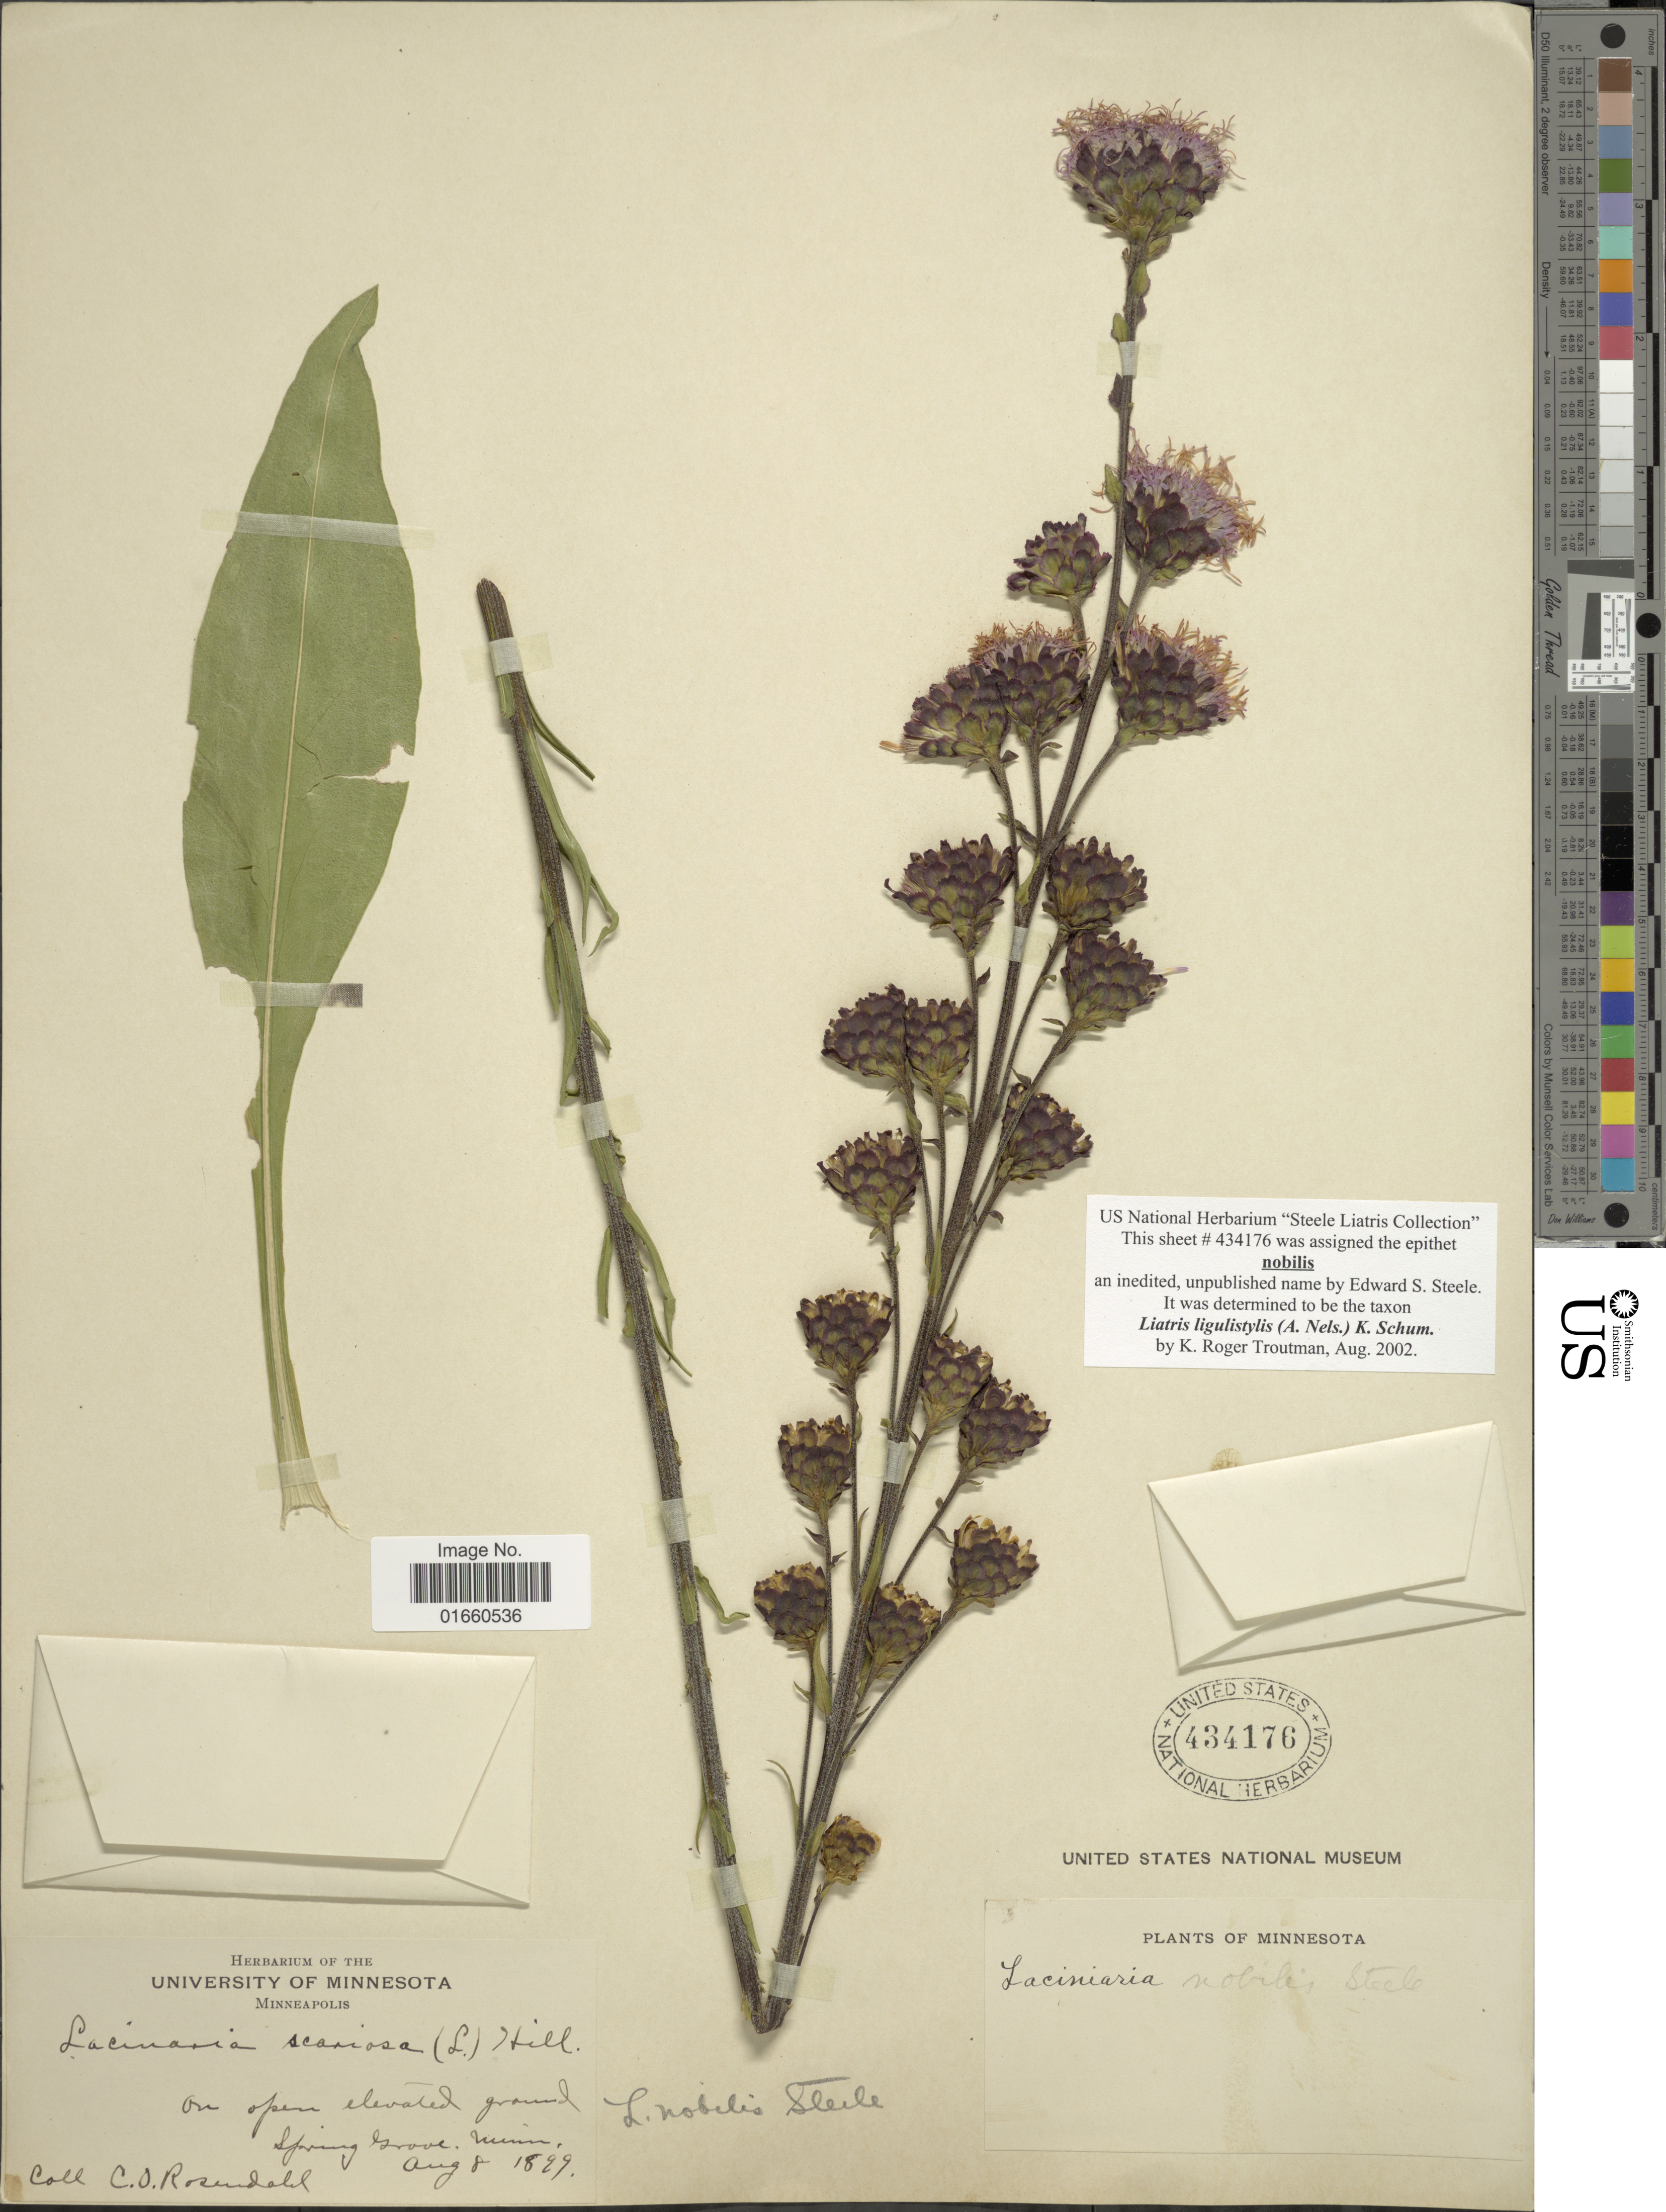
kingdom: Plantae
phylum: Tracheophyta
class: Magnoliopsida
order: Asterales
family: Asteraceae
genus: Liatris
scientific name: Liatris ligulistylis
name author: (A. Nelson) K. Schum.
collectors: C. O. Rosendahl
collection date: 1829-08-08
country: United States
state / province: Minnesota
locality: Minneapolis, Spring Grove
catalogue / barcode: US 434176